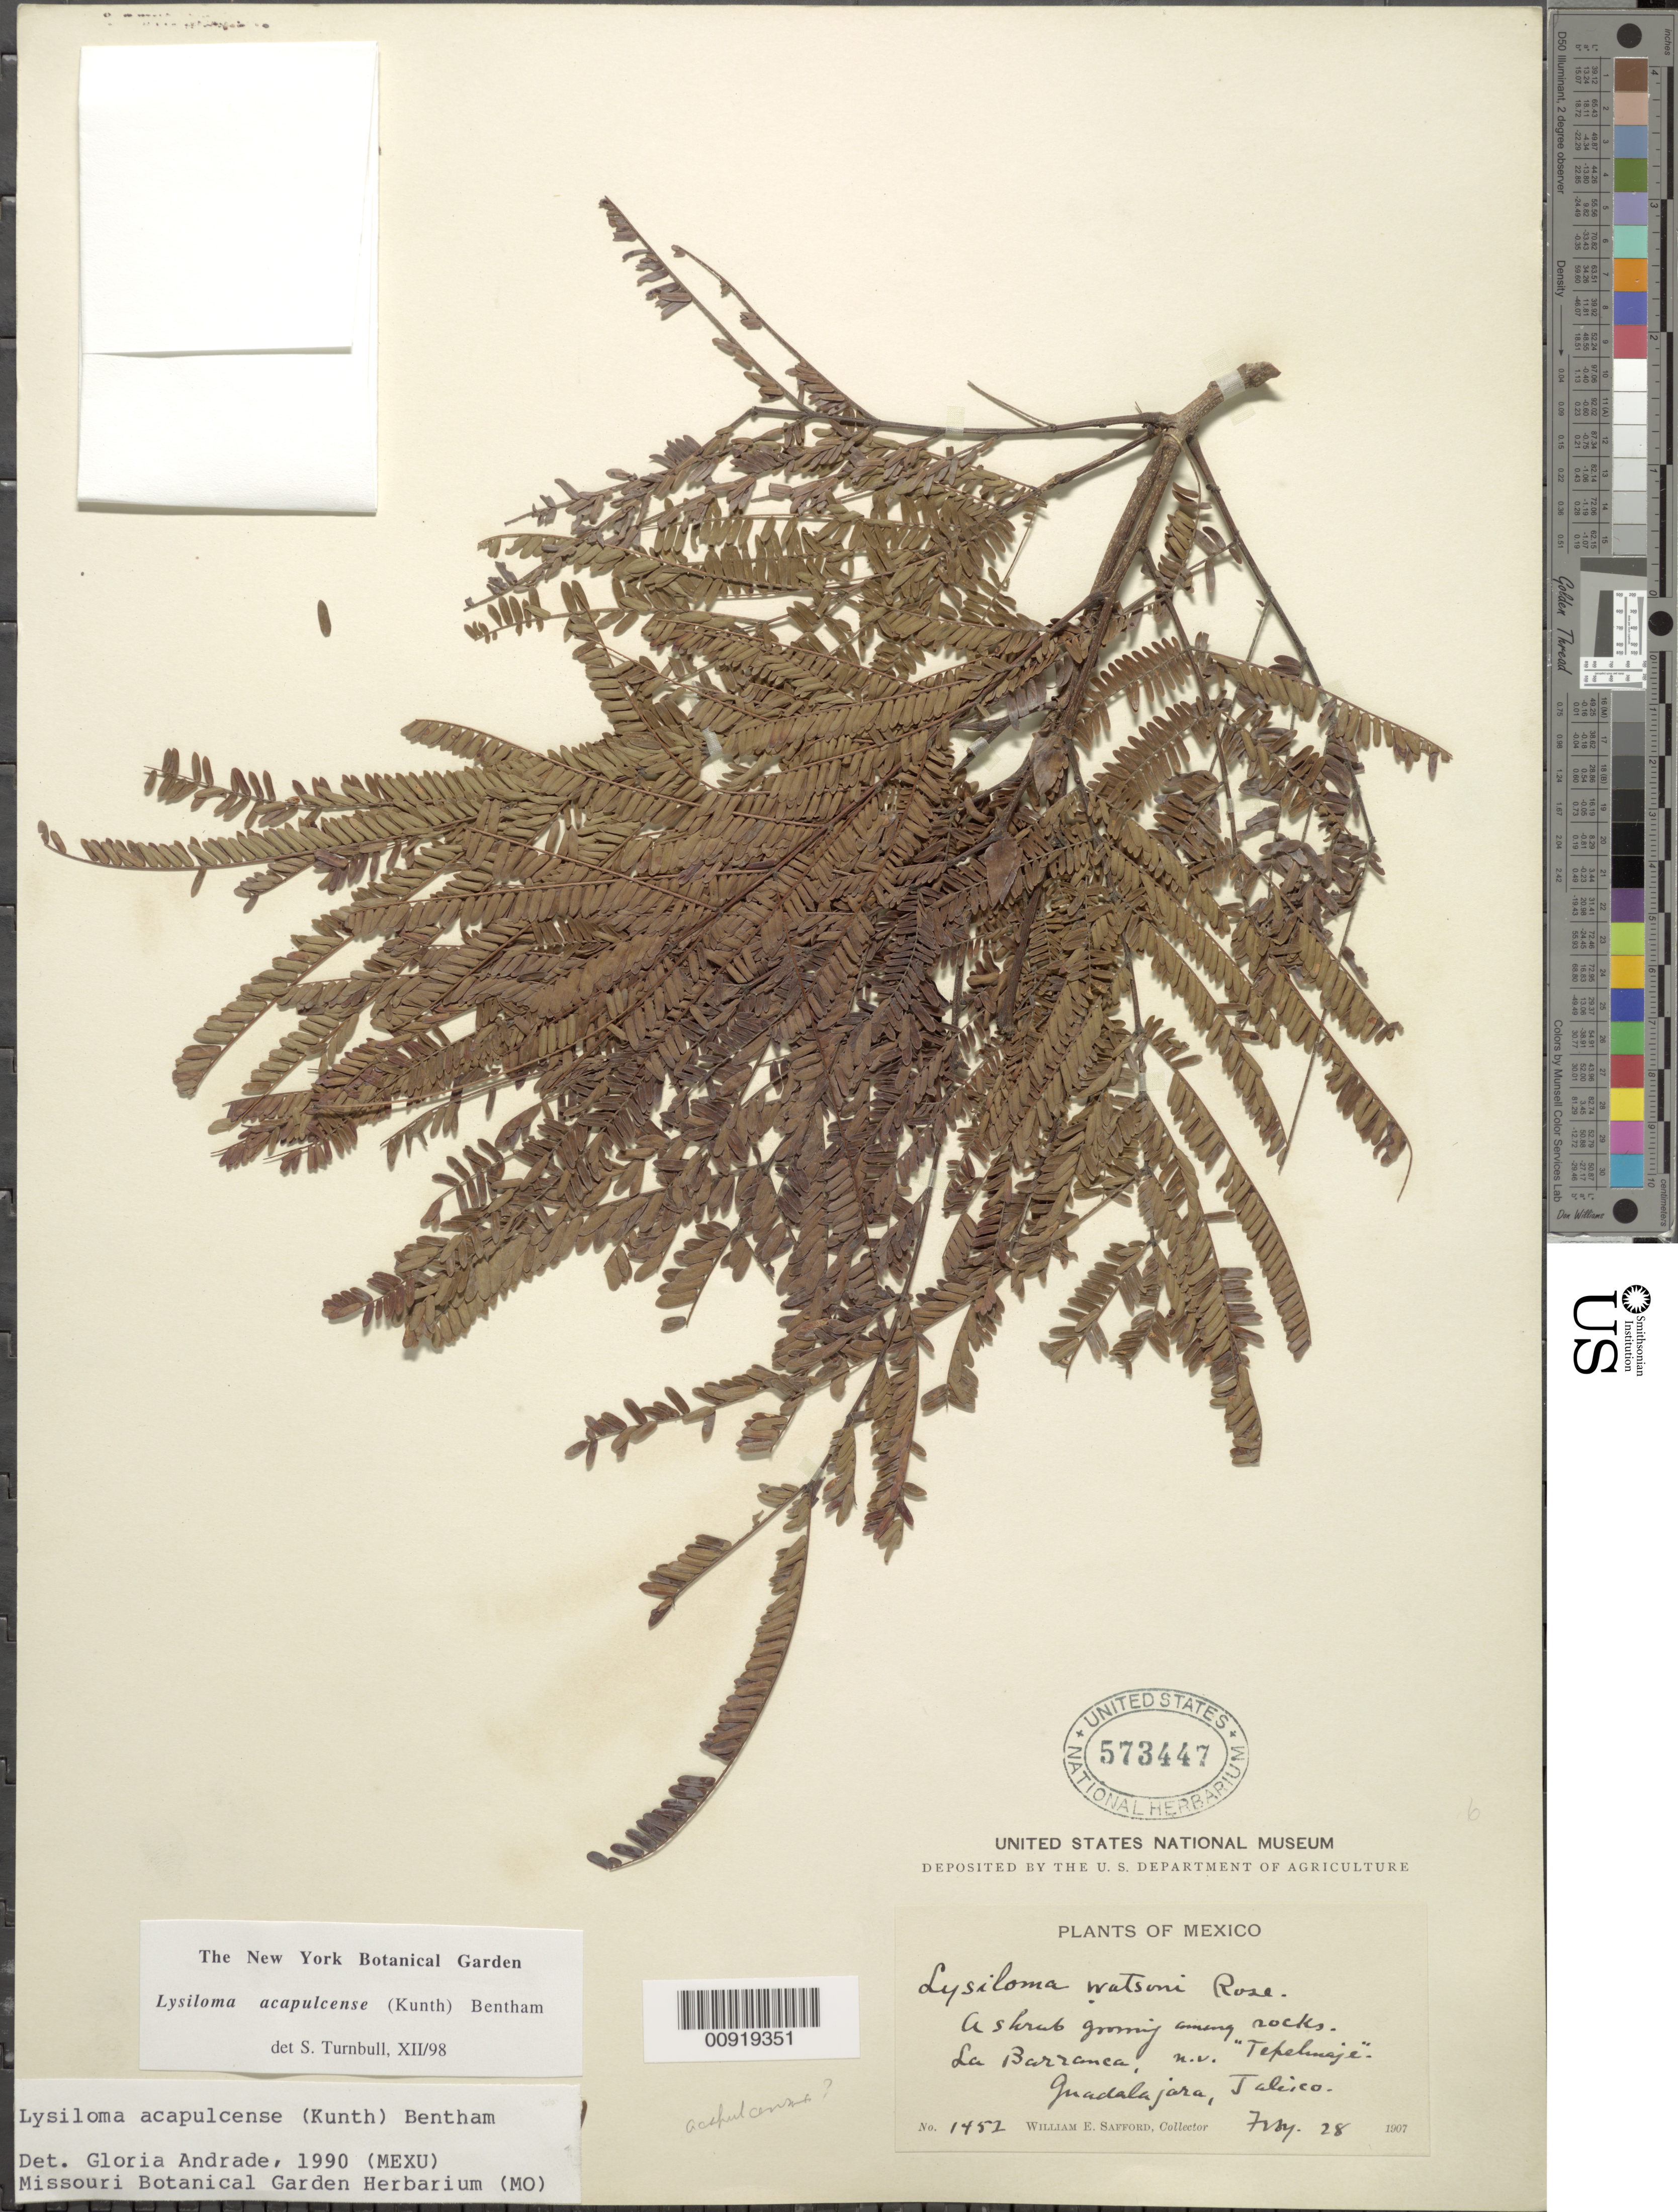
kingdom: Plantae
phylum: Tracheophyta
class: Magnoliopsida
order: Fabales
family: Fabaceae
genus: Lysiloma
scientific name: Lysiloma acapulcense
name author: (Kunth) Benth.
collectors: W. E. Safford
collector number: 1452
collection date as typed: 28 Feb 1907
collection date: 1907-02-28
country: Mexico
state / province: Jalisco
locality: La Barranca, Guadalajara, Jalisco.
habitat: Growing among rocks.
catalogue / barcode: US 573447